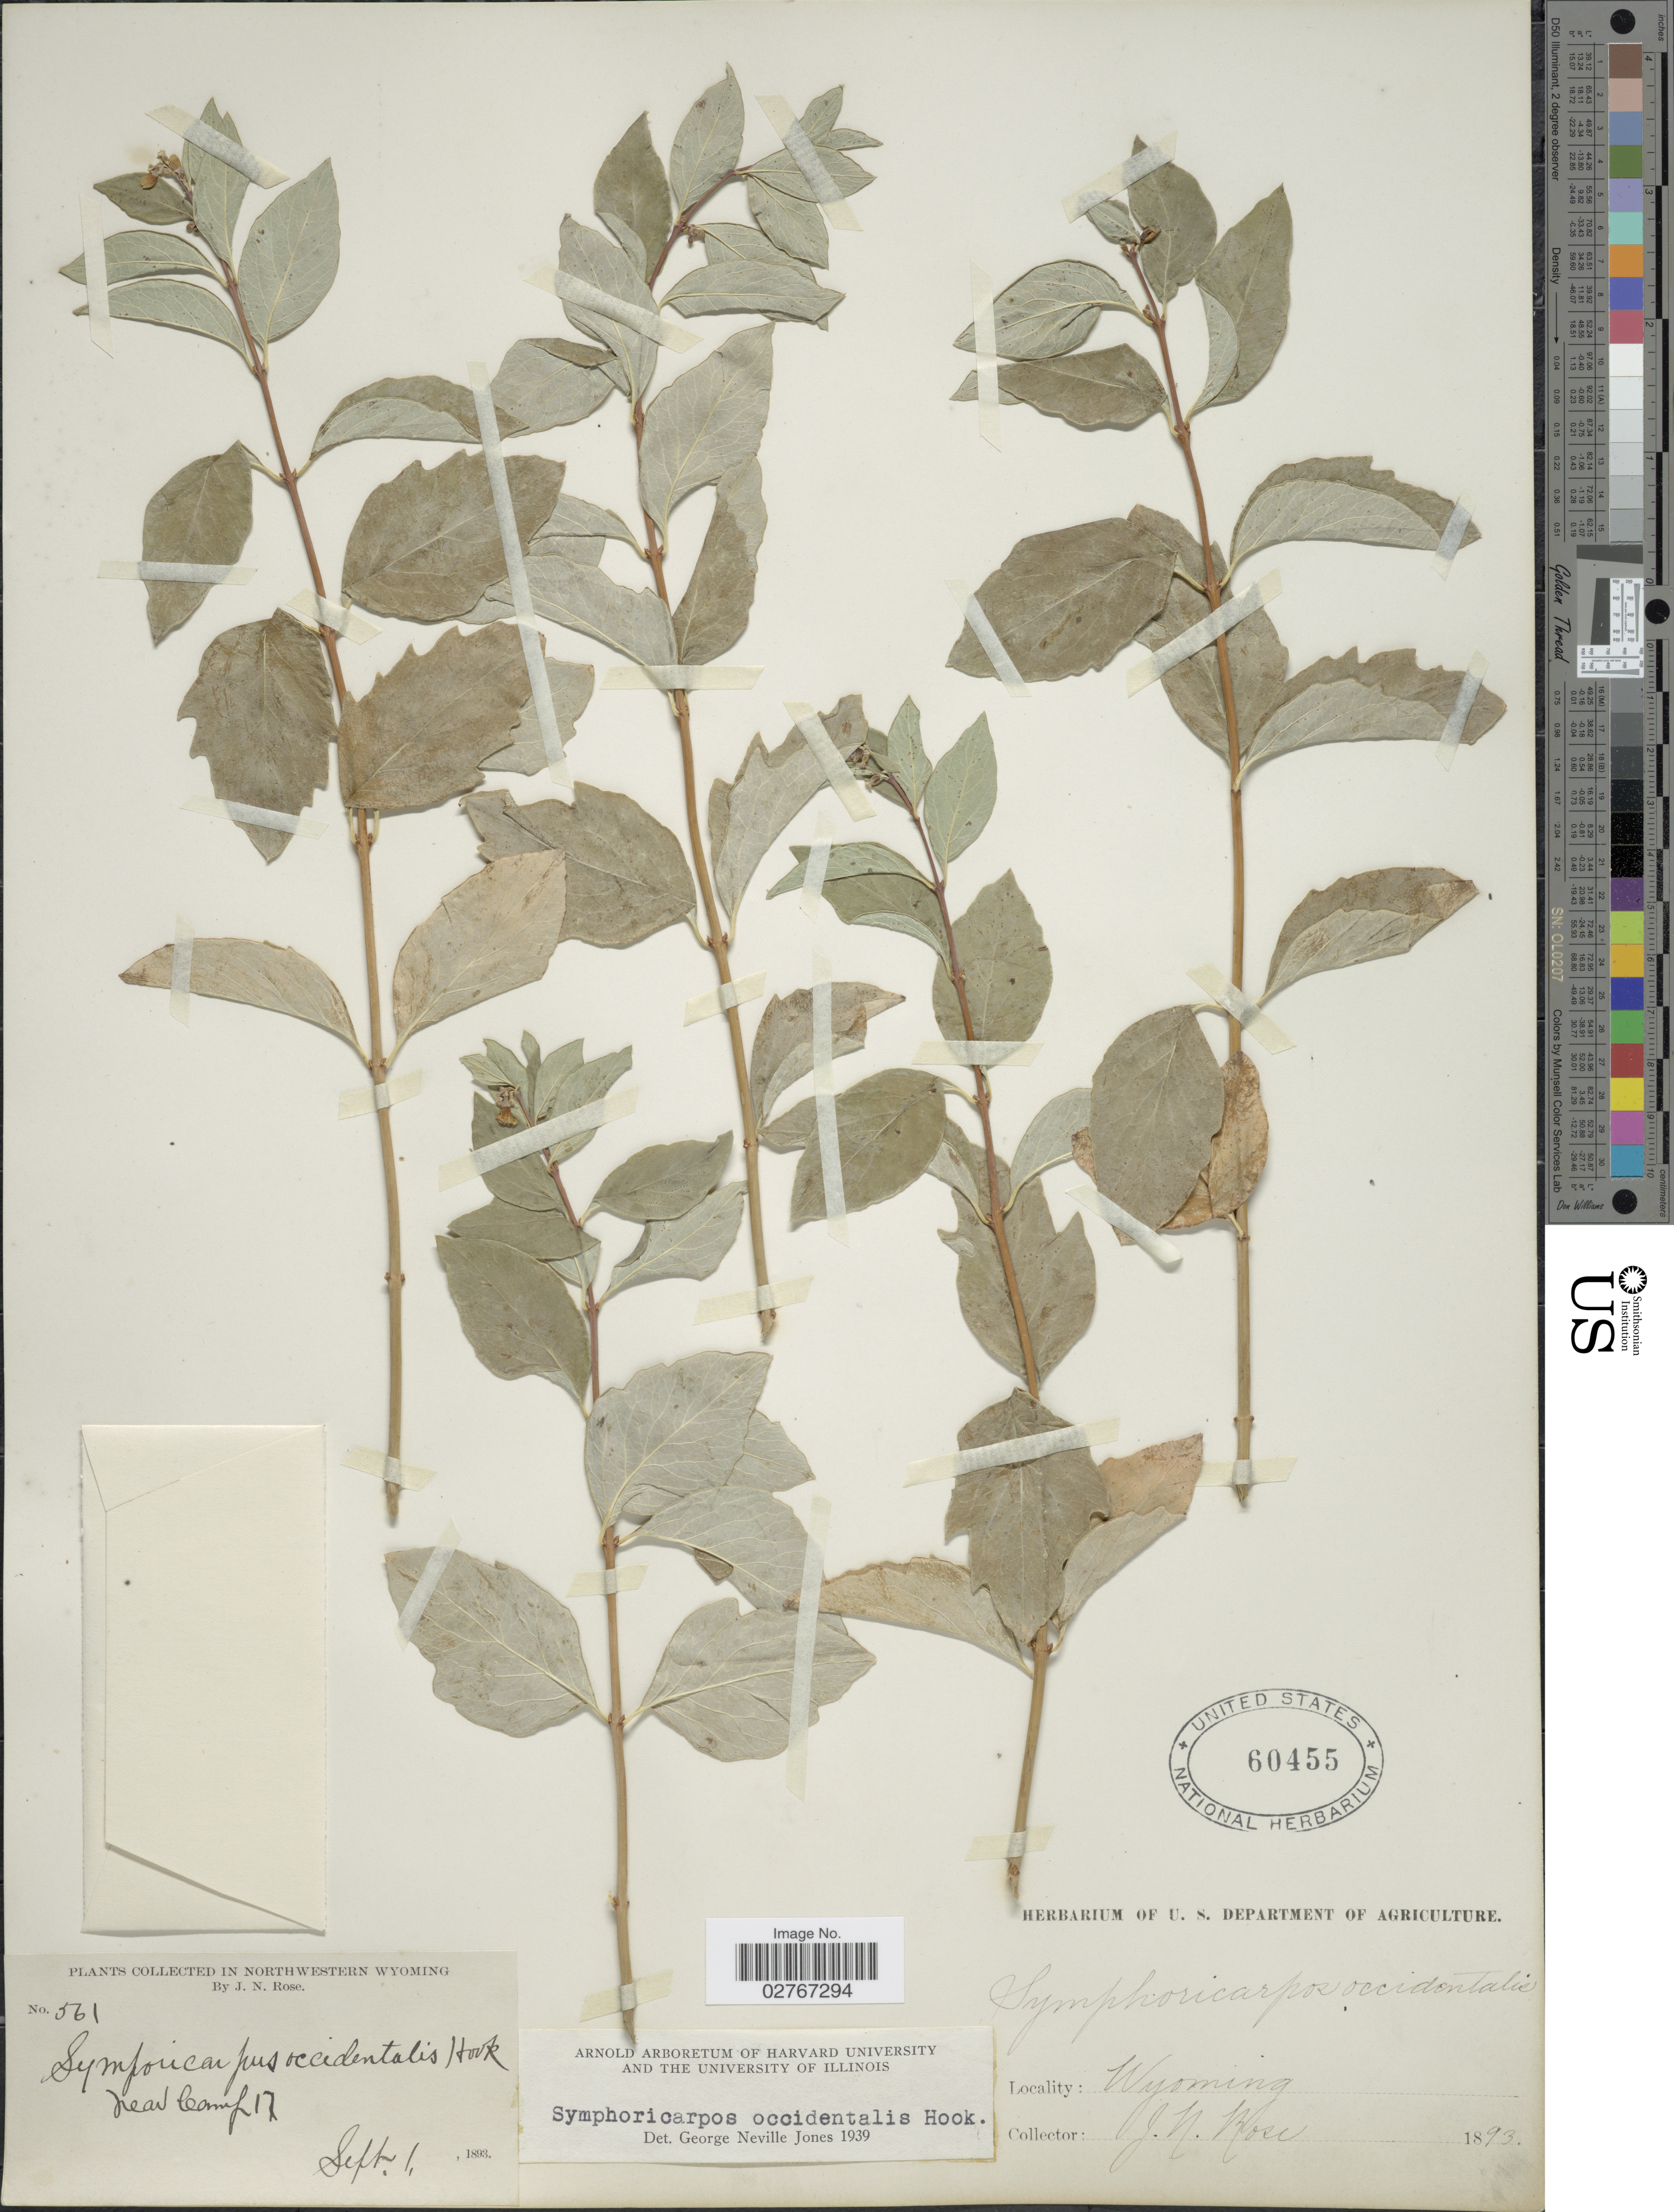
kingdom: Plantae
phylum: Tracheophyta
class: Magnoliopsida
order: Dipsacales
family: Caprifoliaceae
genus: Symphoricarpos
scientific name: Symphoricarpos occidentalis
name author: (R. Br.) Hook.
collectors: J. N. Rose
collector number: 561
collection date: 1893-09-01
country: United States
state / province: Wyoming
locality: Northwestern Wyoming. Near Camp 17.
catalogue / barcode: US 60455